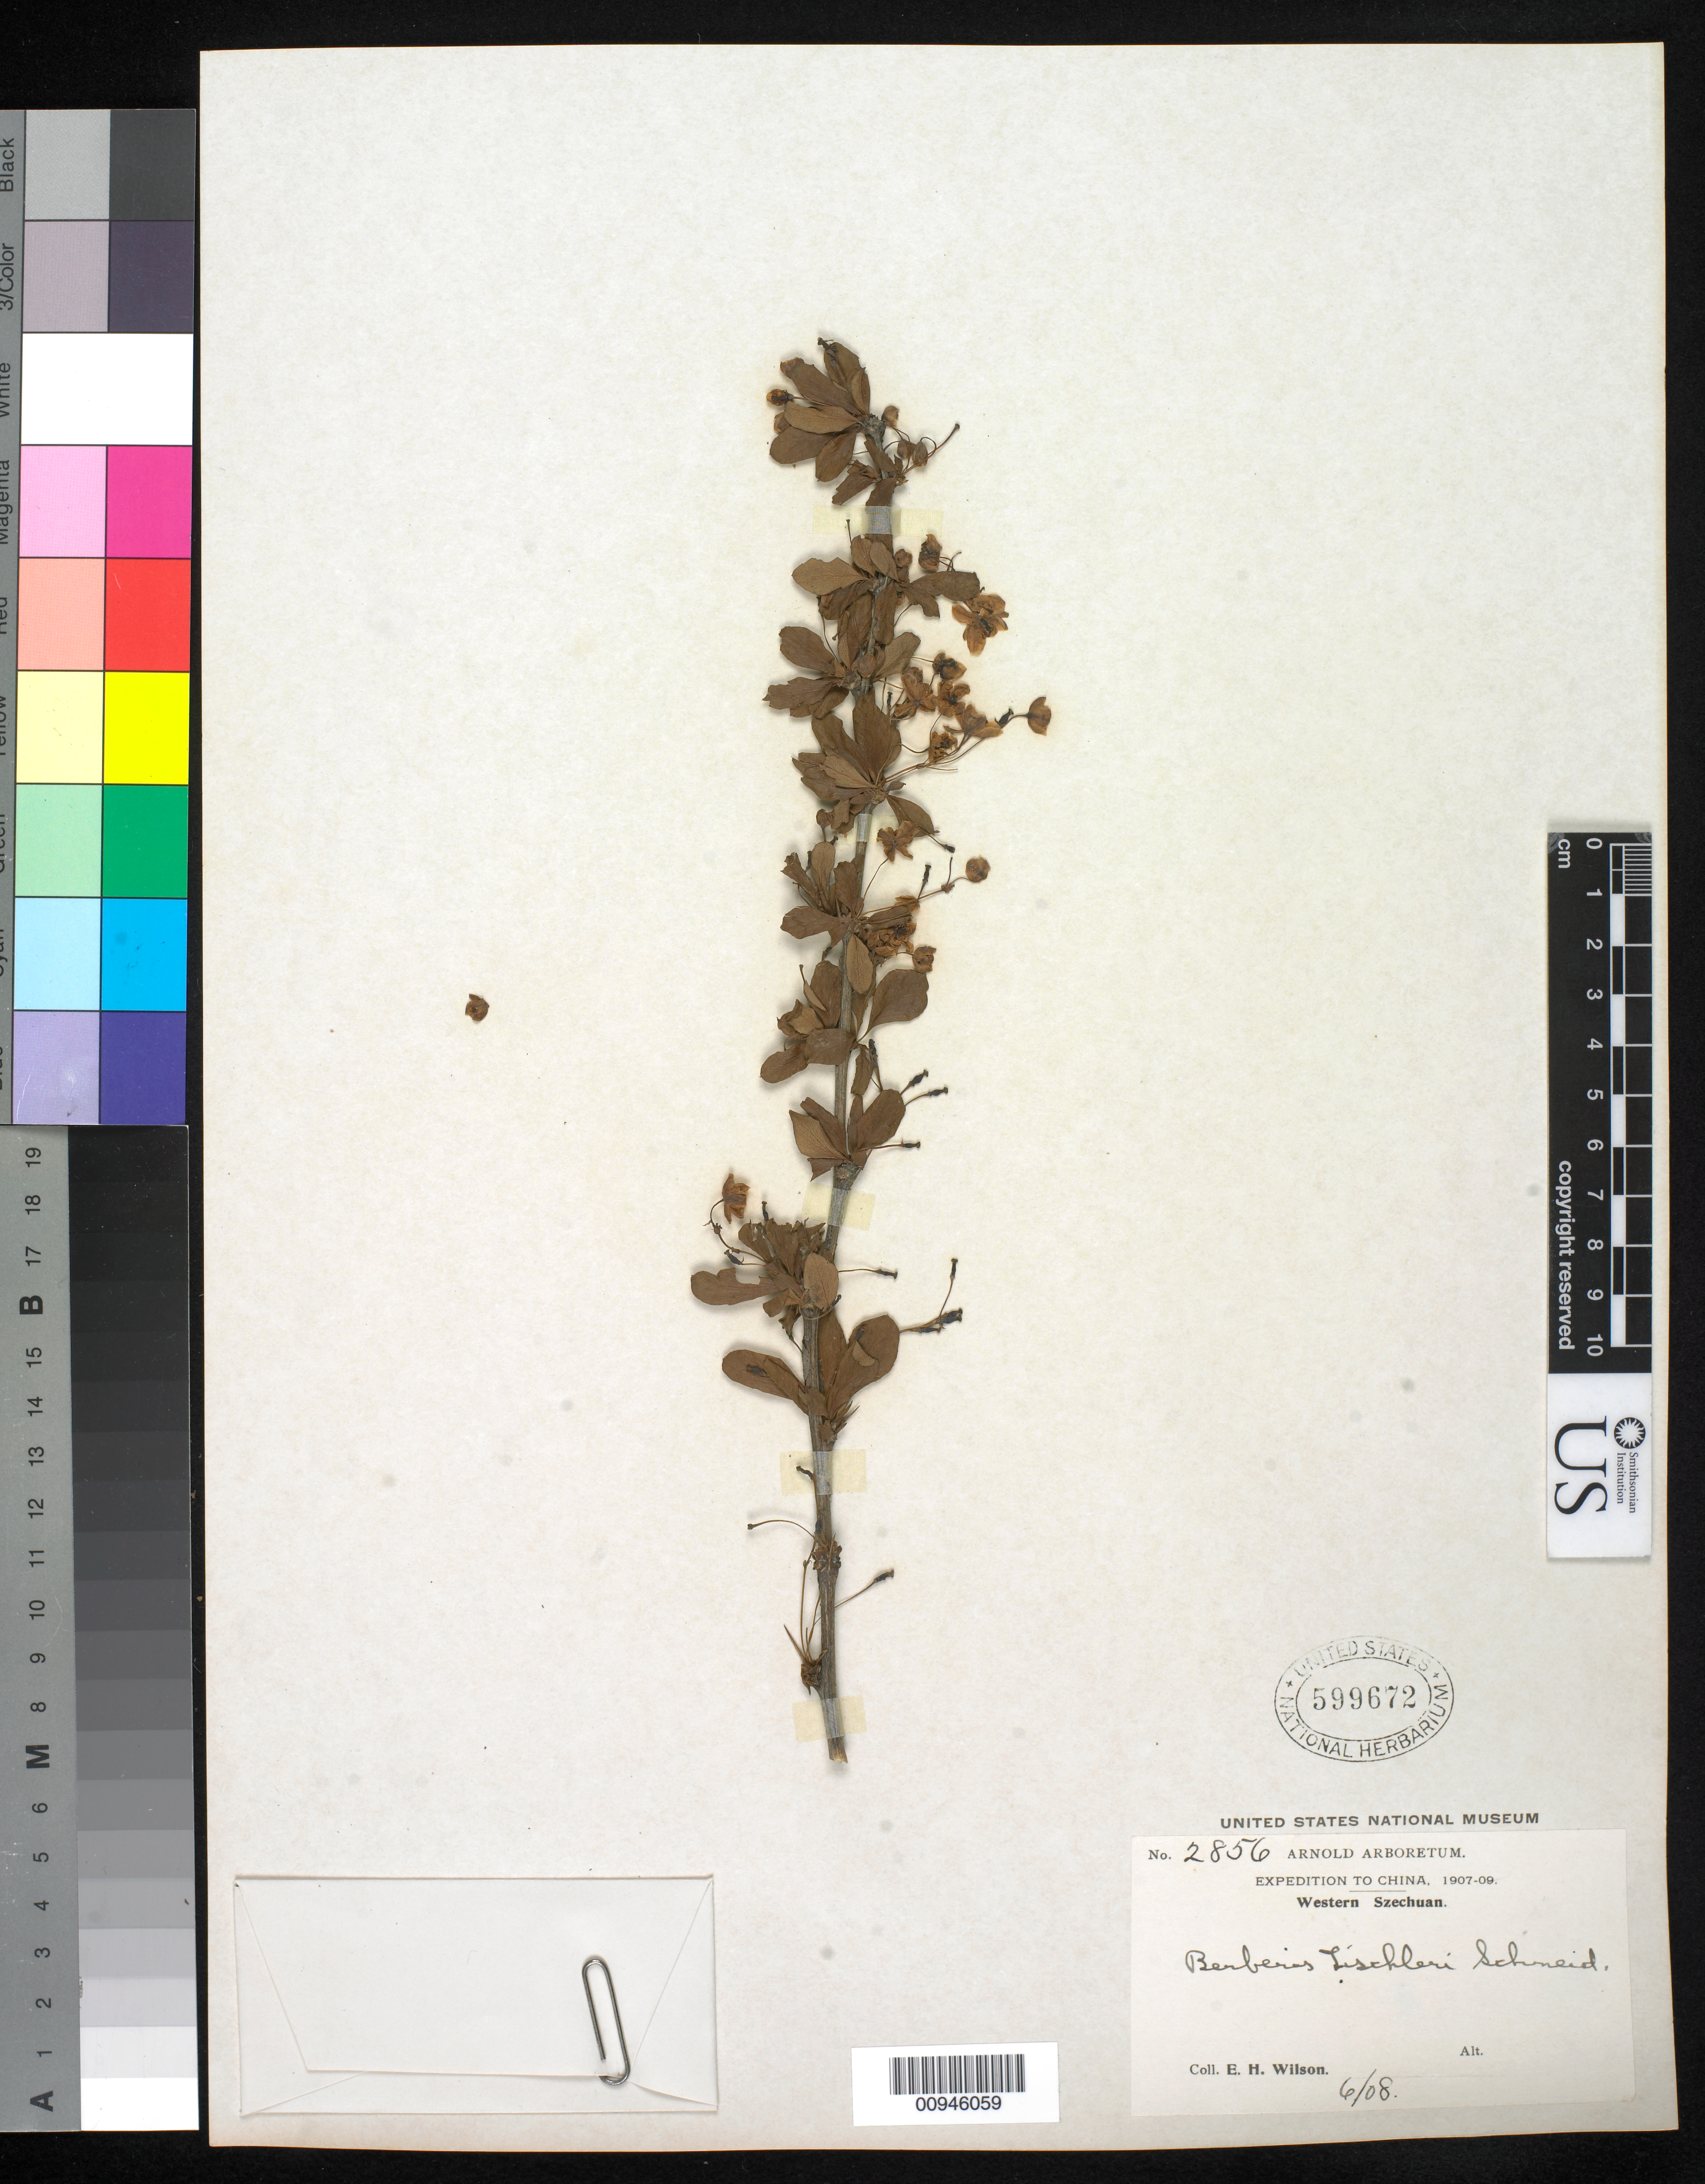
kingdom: Plantae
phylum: Tracheophyta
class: Magnoliopsida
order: Ranunculales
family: Berberidaceae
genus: Berberis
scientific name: Berberis tischleri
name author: C.K. Schneid.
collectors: E. H. Wilson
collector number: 2856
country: China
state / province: Sichuan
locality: Western Szechuan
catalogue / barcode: US 599672